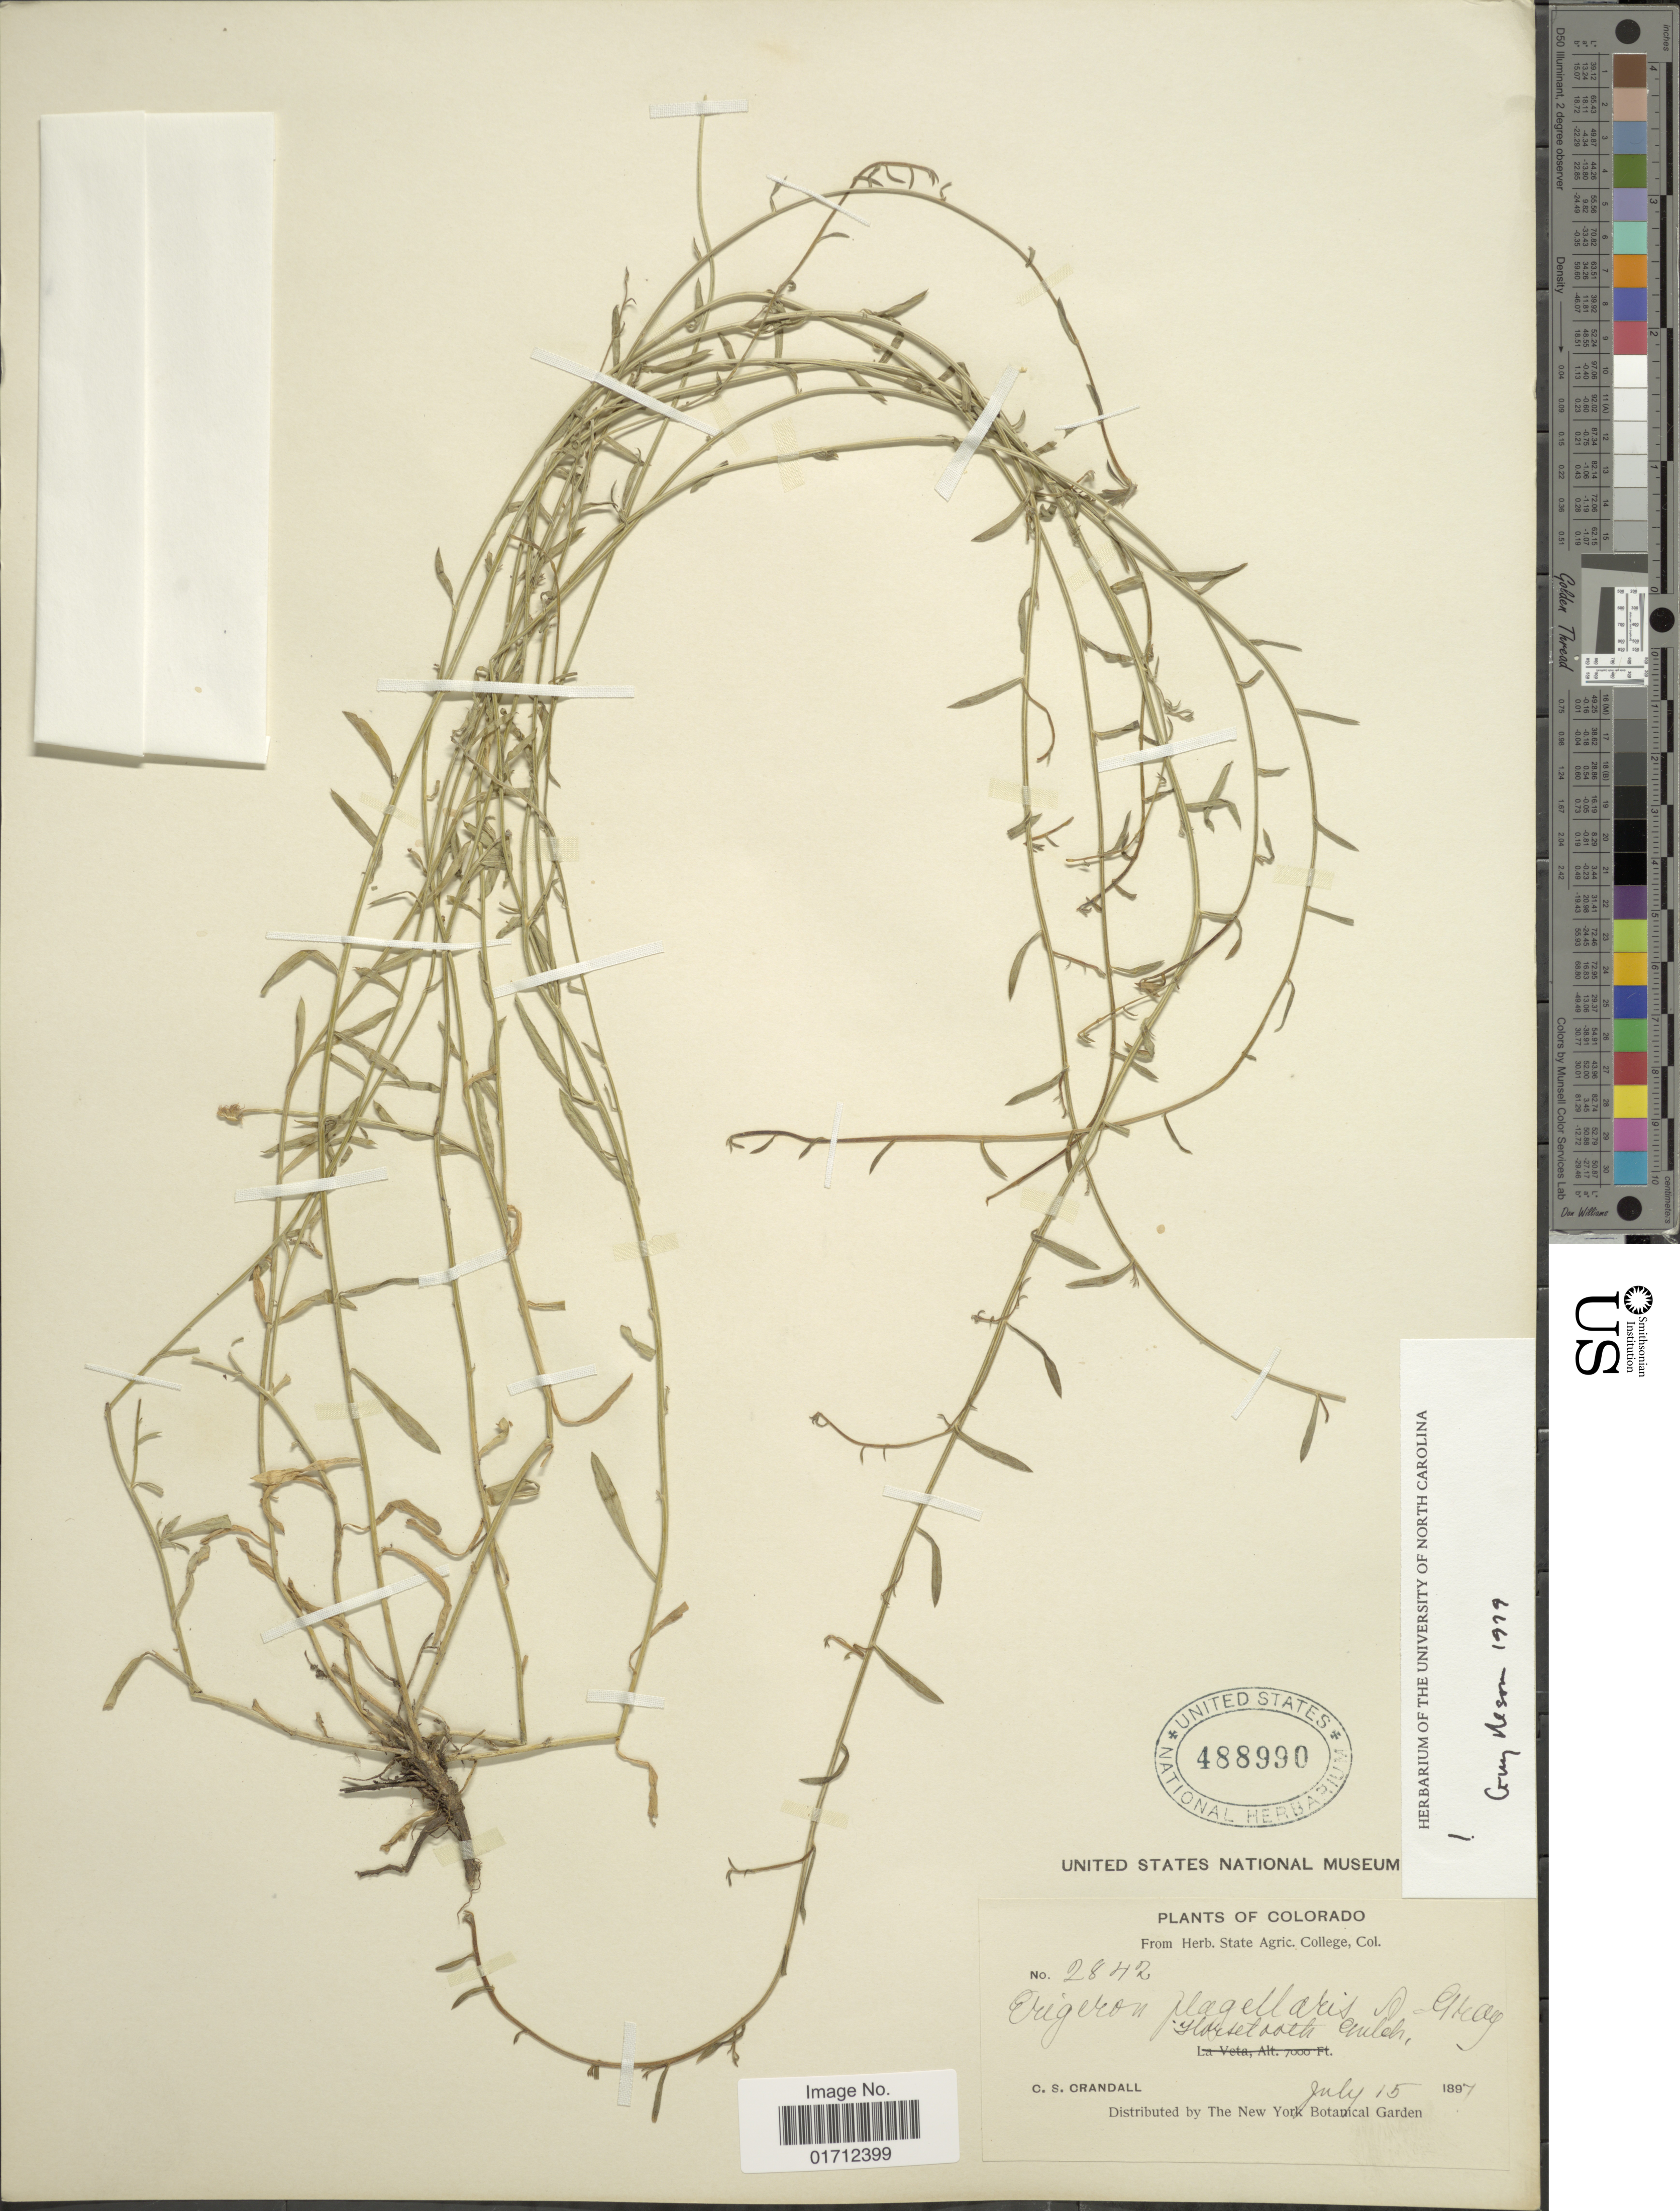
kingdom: Plantae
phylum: Tracheophyta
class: Magnoliopsida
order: Asterales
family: Asteraceae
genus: Erigeron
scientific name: Erigeron flagellaris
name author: A. Gray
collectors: C. Crandall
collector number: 2842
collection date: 1897-07-15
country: United States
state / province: Colorado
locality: Horsetooth Gulch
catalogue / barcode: US 488990